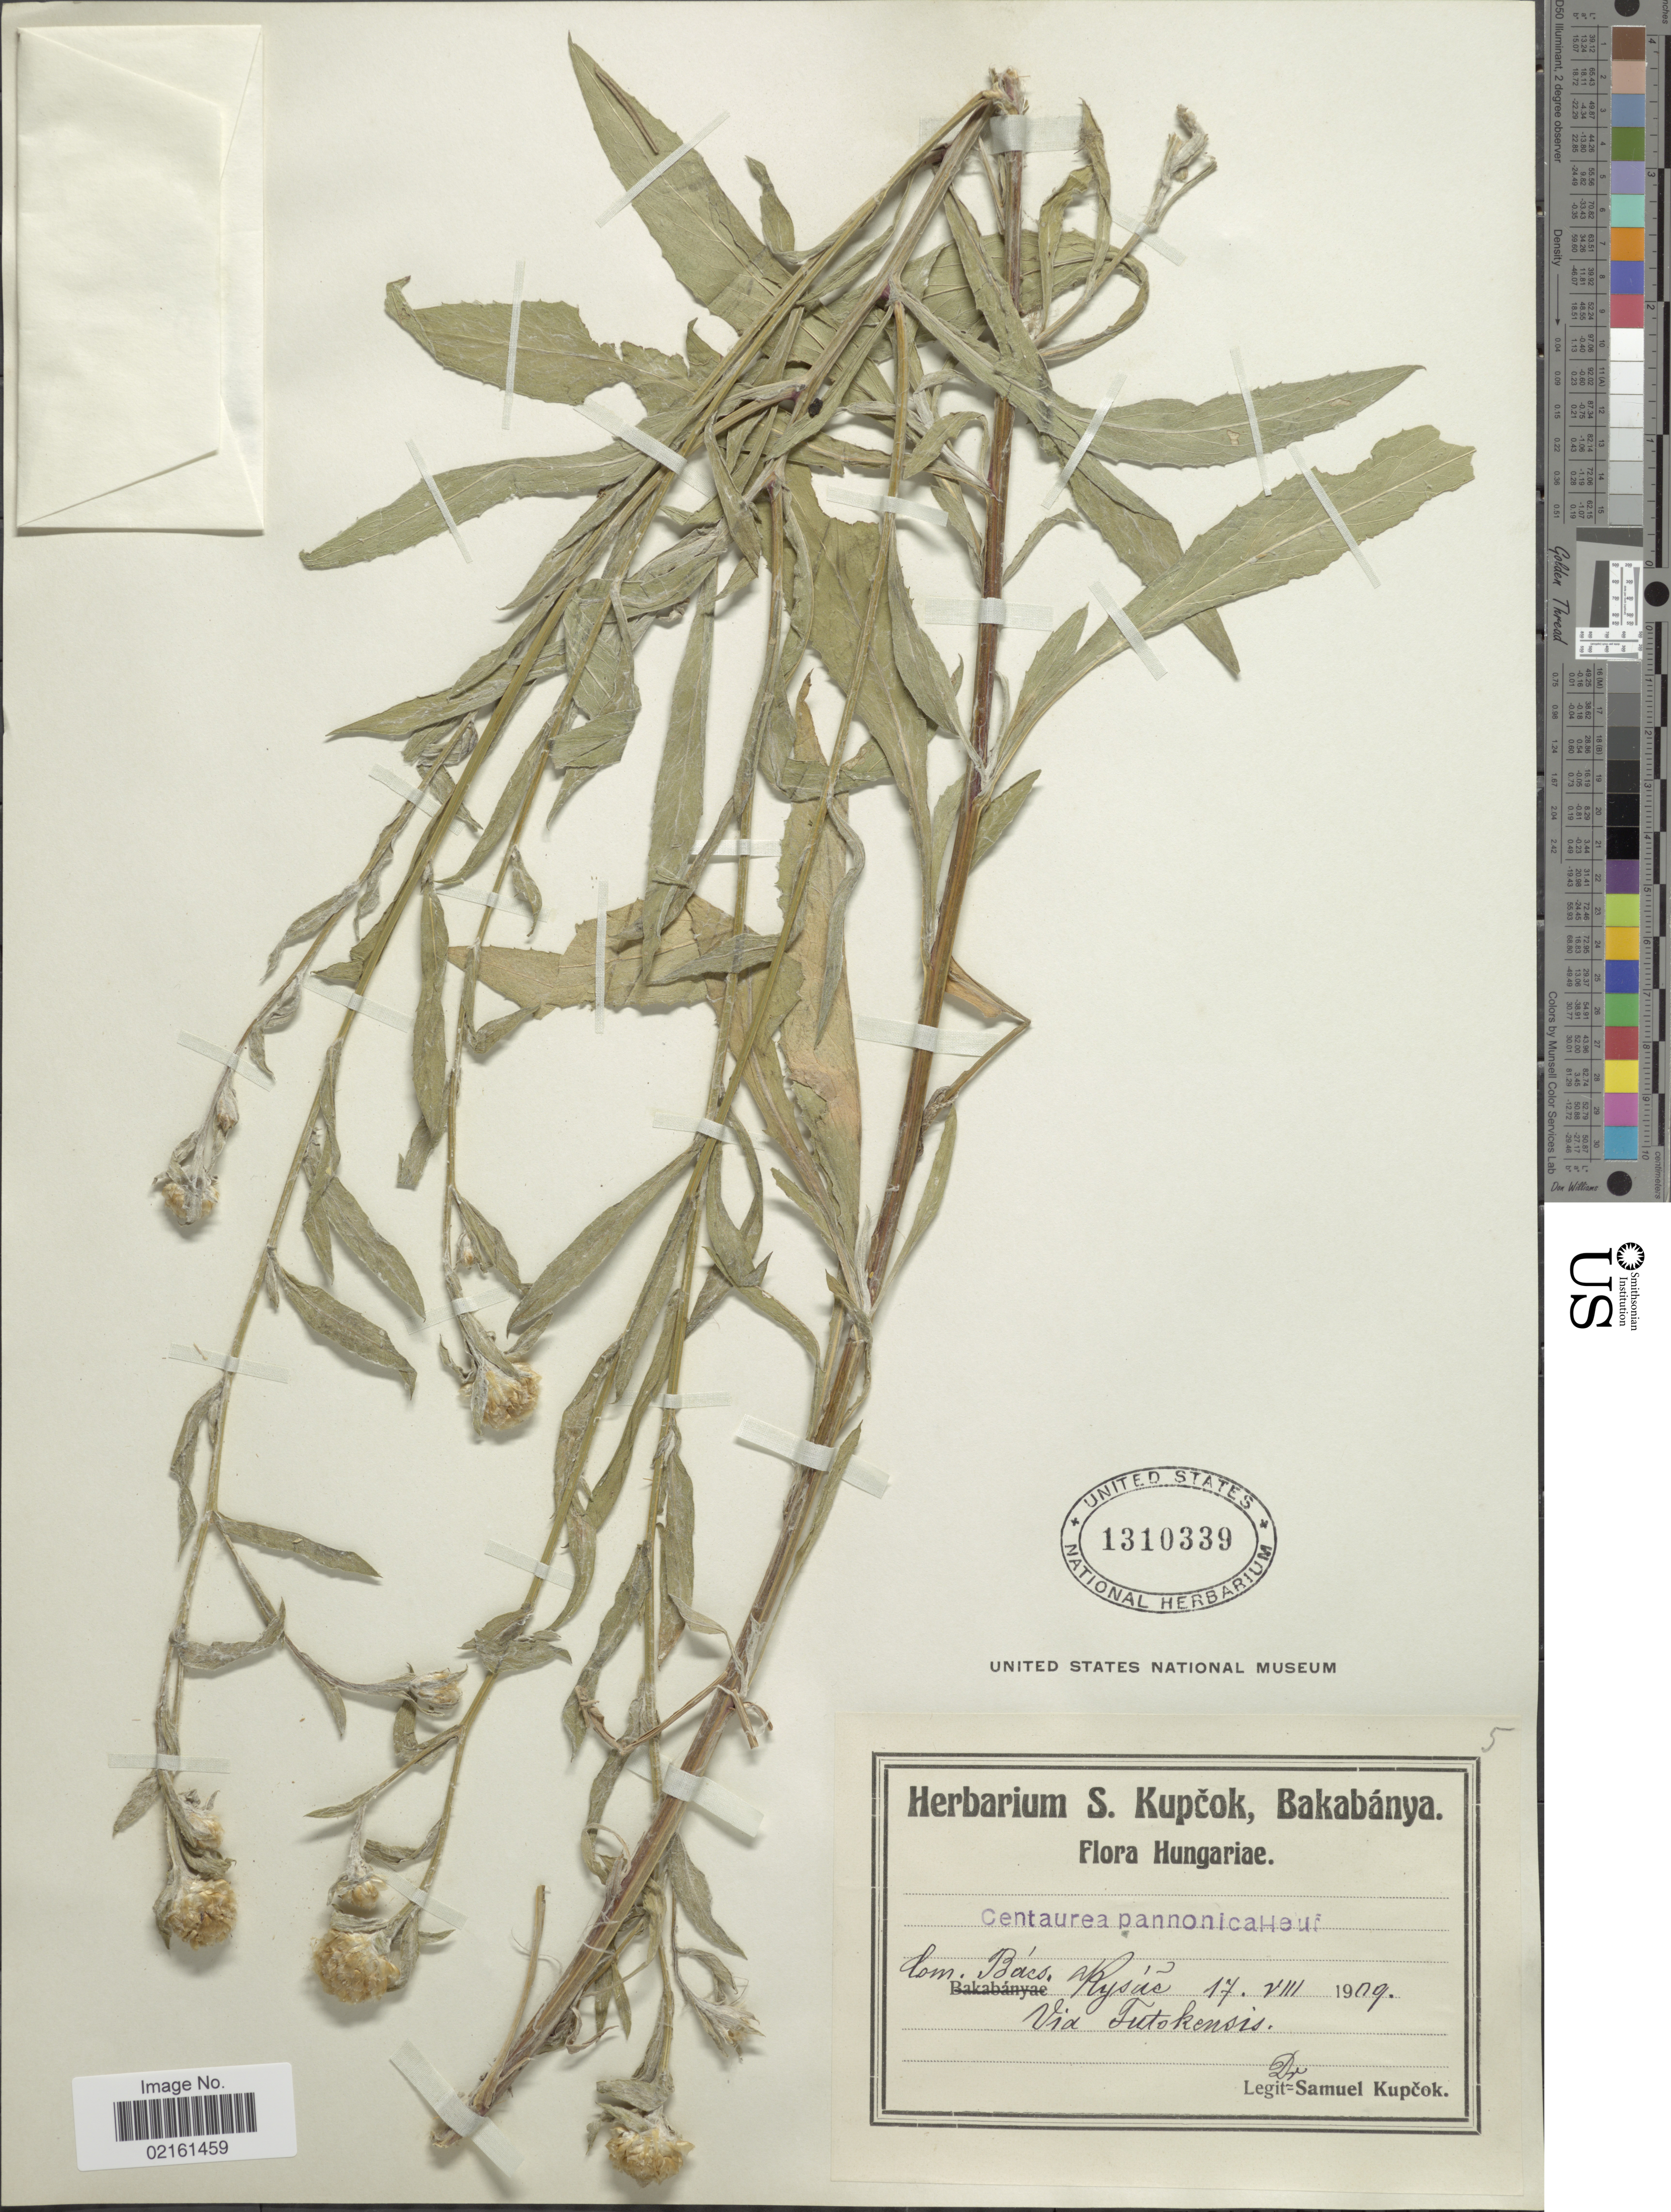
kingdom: Plantae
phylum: Tracheophyta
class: Magnoliopsida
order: Asterales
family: Asteraceae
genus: Centaurea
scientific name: Centaurea jacea subsp. angustifolia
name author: (DC.) Gremli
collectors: S. Kupcok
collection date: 1909-08-17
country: Hungary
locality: Com. Bacs, Rysus, via Futokensis [interpreted]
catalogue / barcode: US 1310339